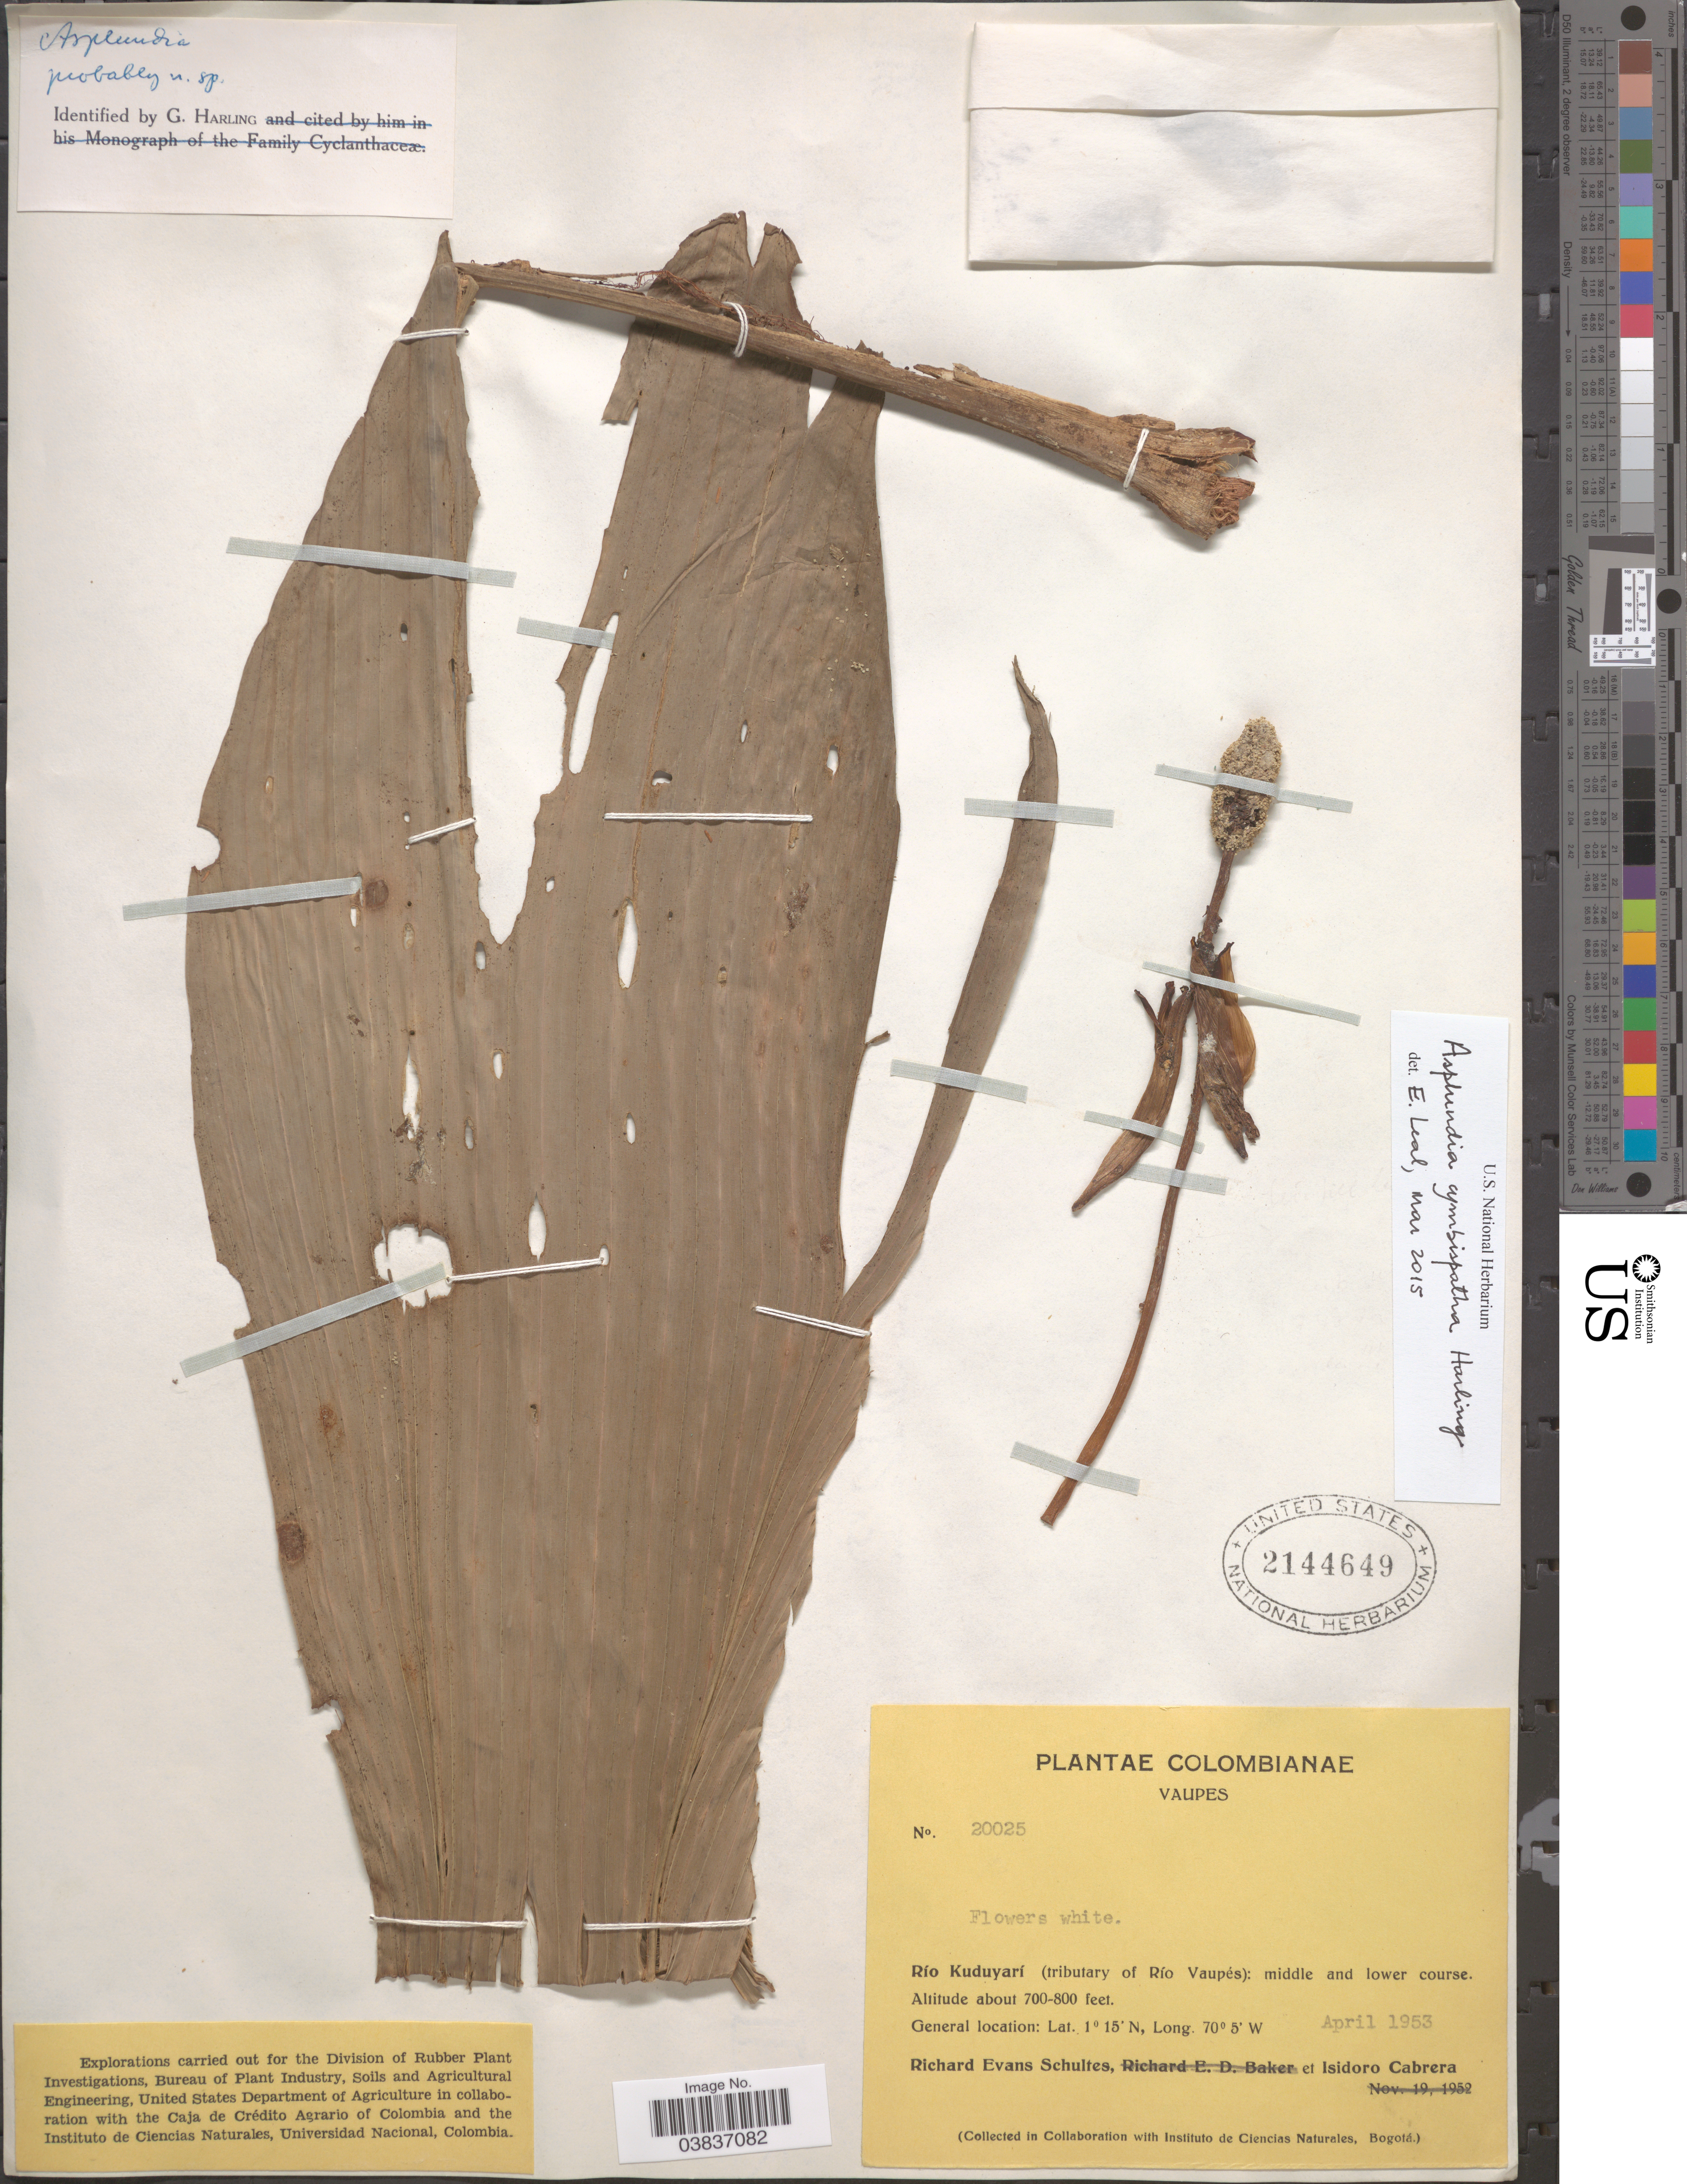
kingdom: Plantae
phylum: Tracheophyta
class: Liliopsida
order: Pandanales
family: Cyclanthaceae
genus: Asplundia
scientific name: Asplundia cymbispatha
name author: Harling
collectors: R. E. Schultes & I. Cabrera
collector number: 20025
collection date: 1953-04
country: Colombia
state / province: Vaupés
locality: Río Kuduyarí (tributary of Río Vaupés): middle and lower course.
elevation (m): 213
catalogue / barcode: US 2144649